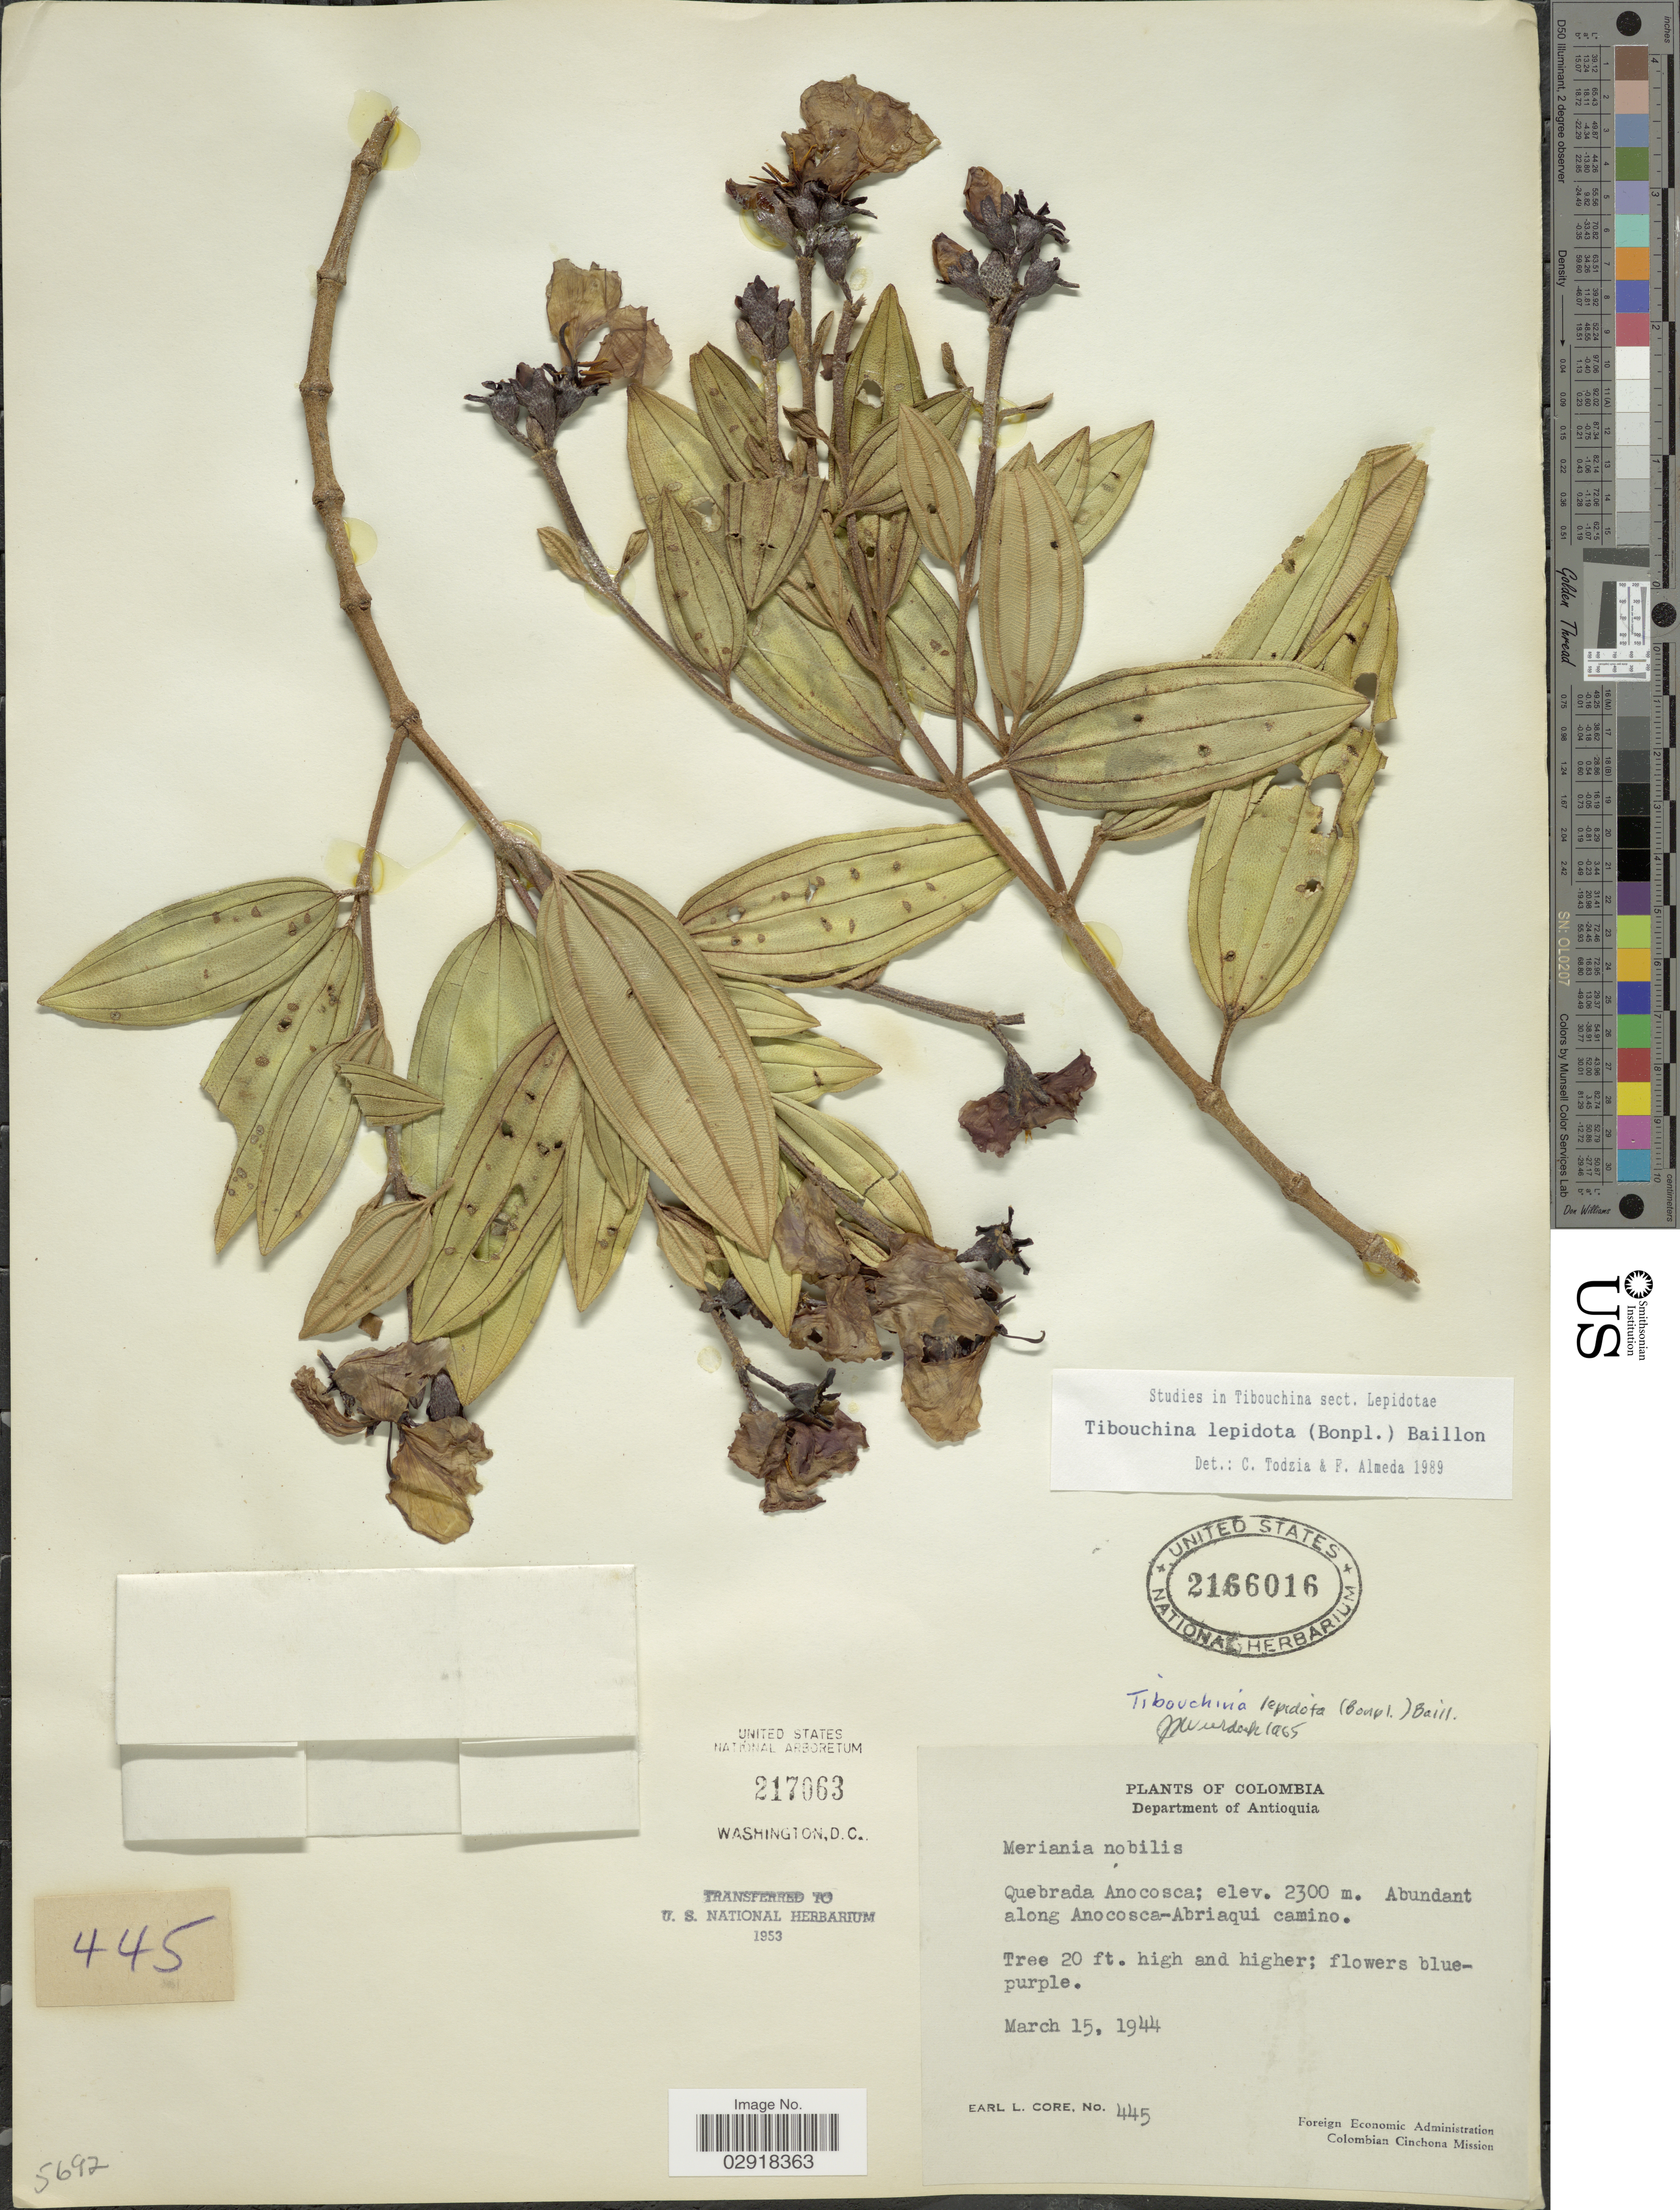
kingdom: Plantae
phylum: Tracheophyta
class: Magnoliopsida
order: Myrtales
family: Melastomataceae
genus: Andesanthus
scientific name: Andesanthus lepidotus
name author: (Humb. & Bonpl.) P.J.F. Guim. & Michelang.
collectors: E. L. Core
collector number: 445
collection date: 1944-03-15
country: Colombia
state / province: Antioquia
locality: Department of Antioquia, Quebrada Anocosca, Abundant along Anocosca-Abriaqui camino.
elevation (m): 2300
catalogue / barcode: US 2166016